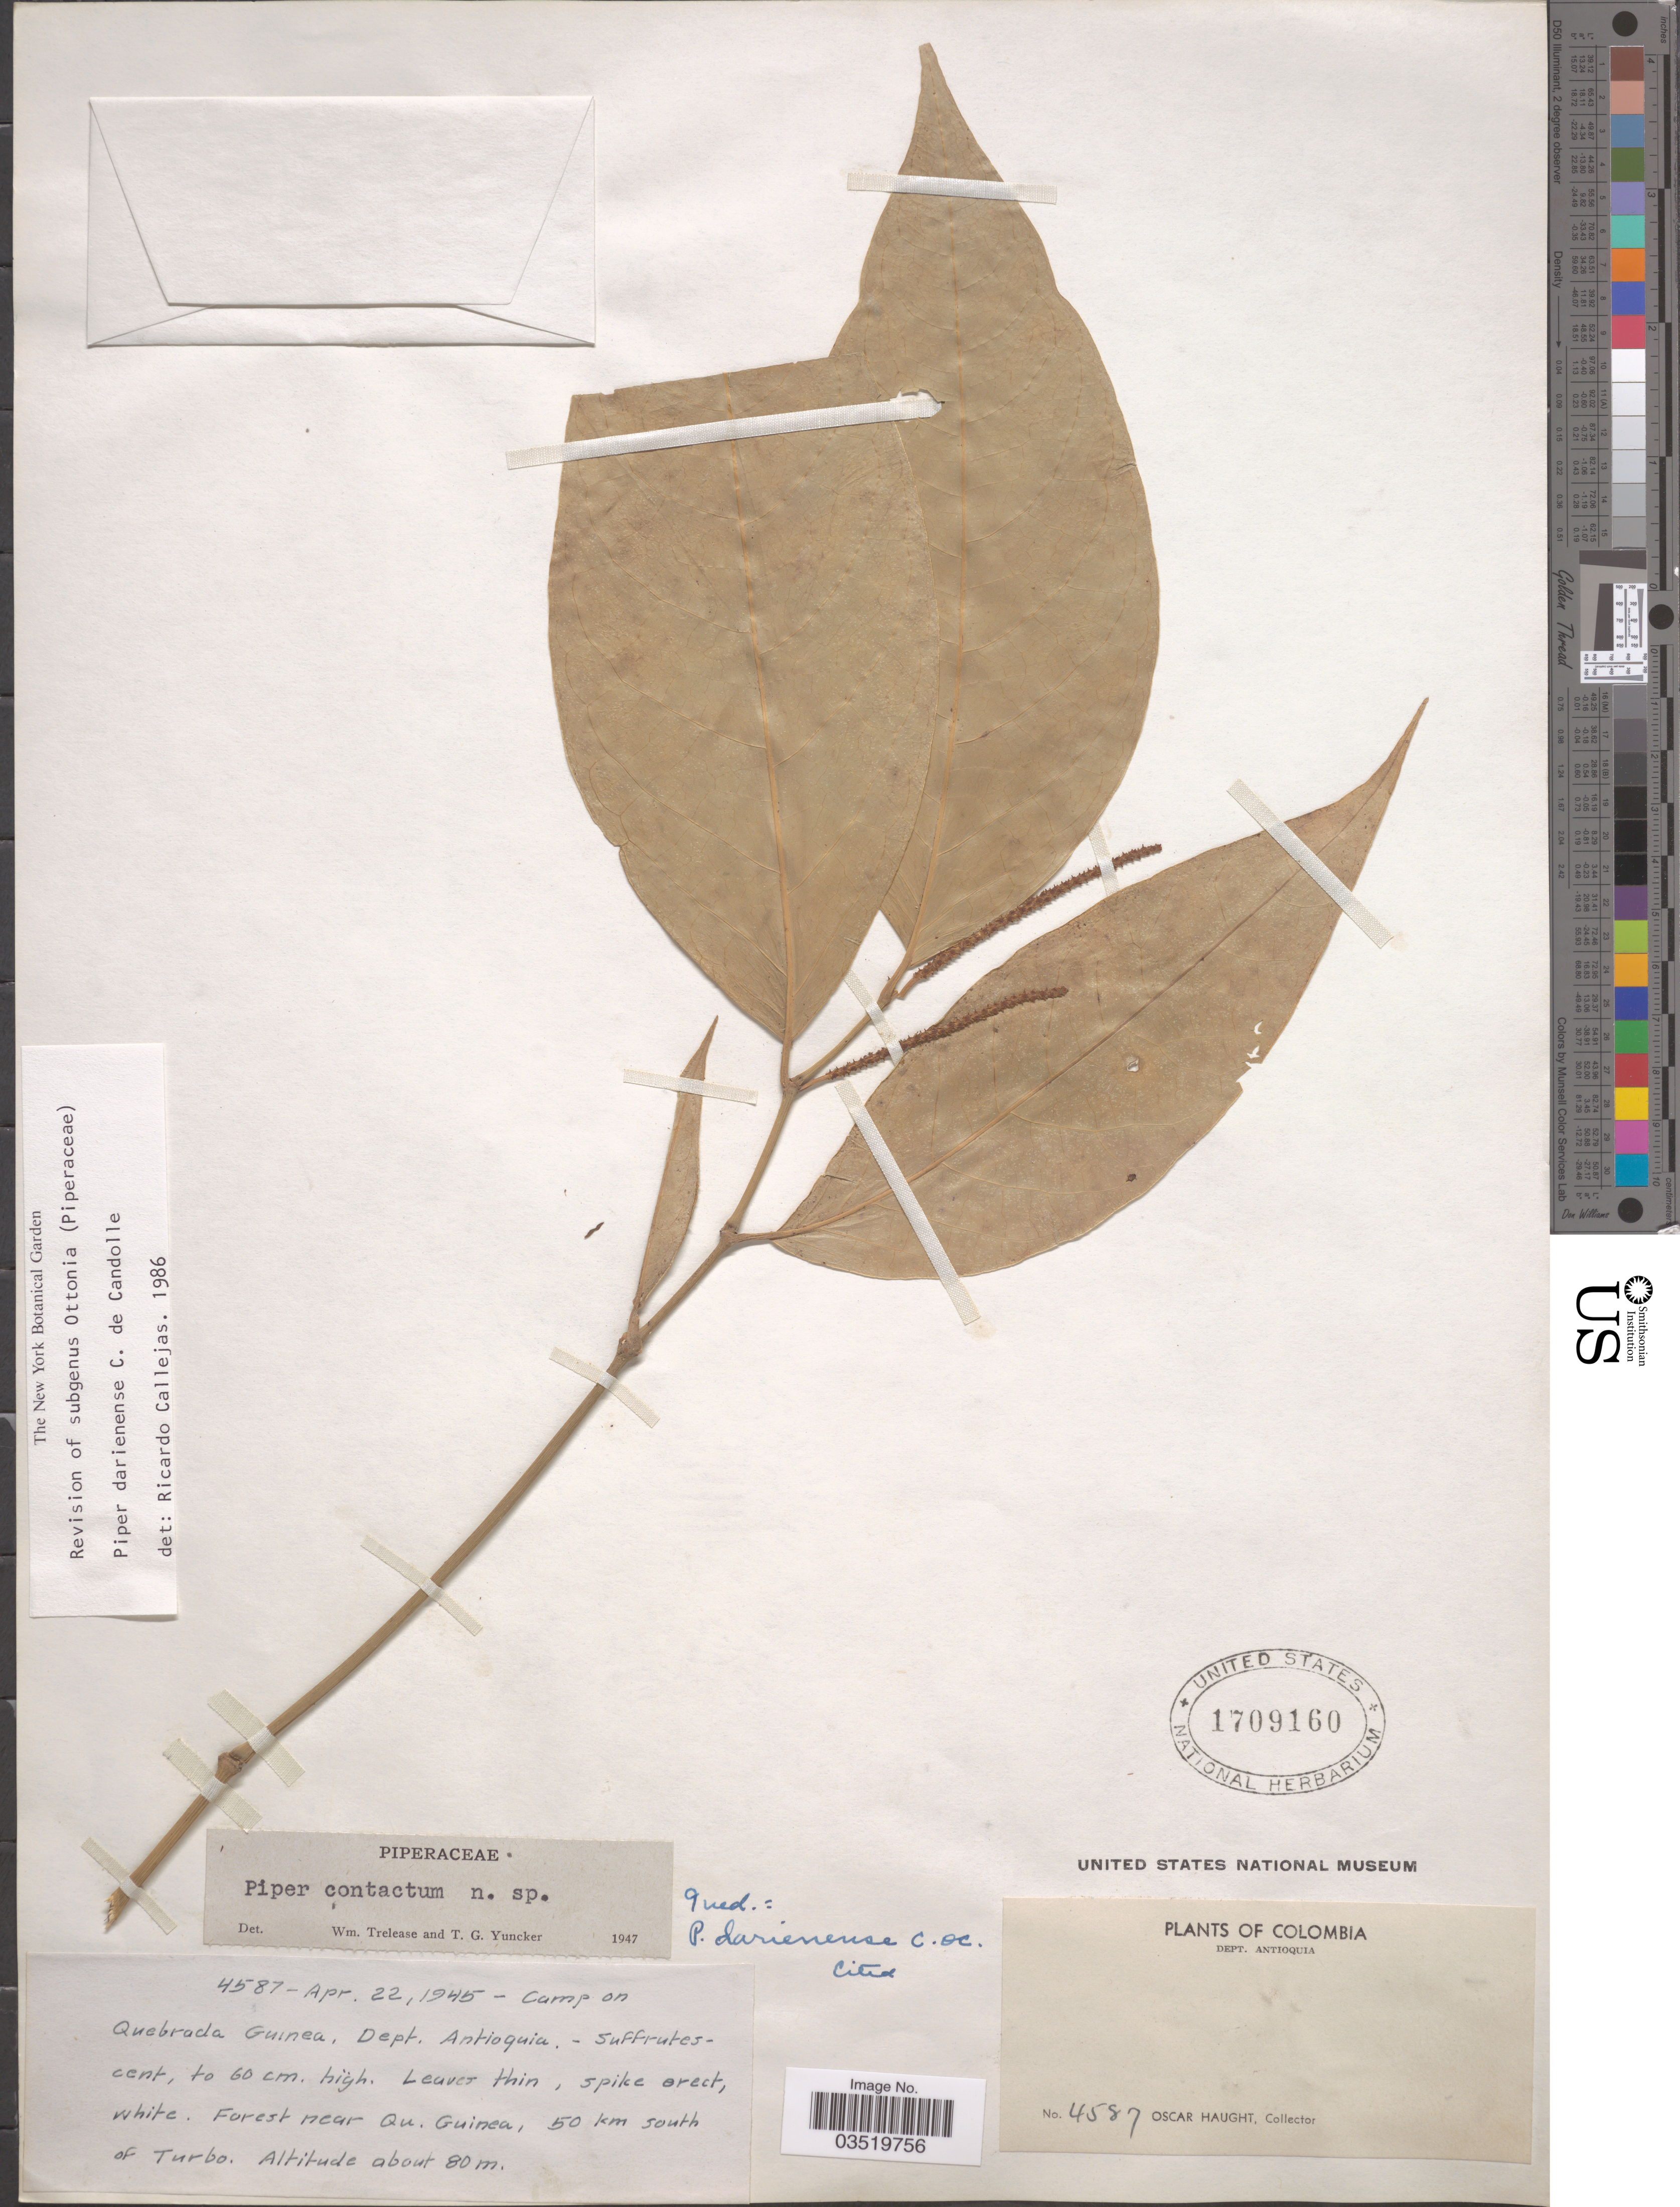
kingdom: Plantae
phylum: Tracheophyta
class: Magnoliopsida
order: Piperales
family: Piperaceae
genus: Piper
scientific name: Piper darienense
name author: C. DC.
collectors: O. Haught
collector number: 4587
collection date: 1945-04-22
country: Colombia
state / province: Antioquia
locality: Dept. Antioquia. Camp on Quebrada Guinea. Forest near Qu. Guinea, 50 km south of Turbo.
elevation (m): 80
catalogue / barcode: US 1709160